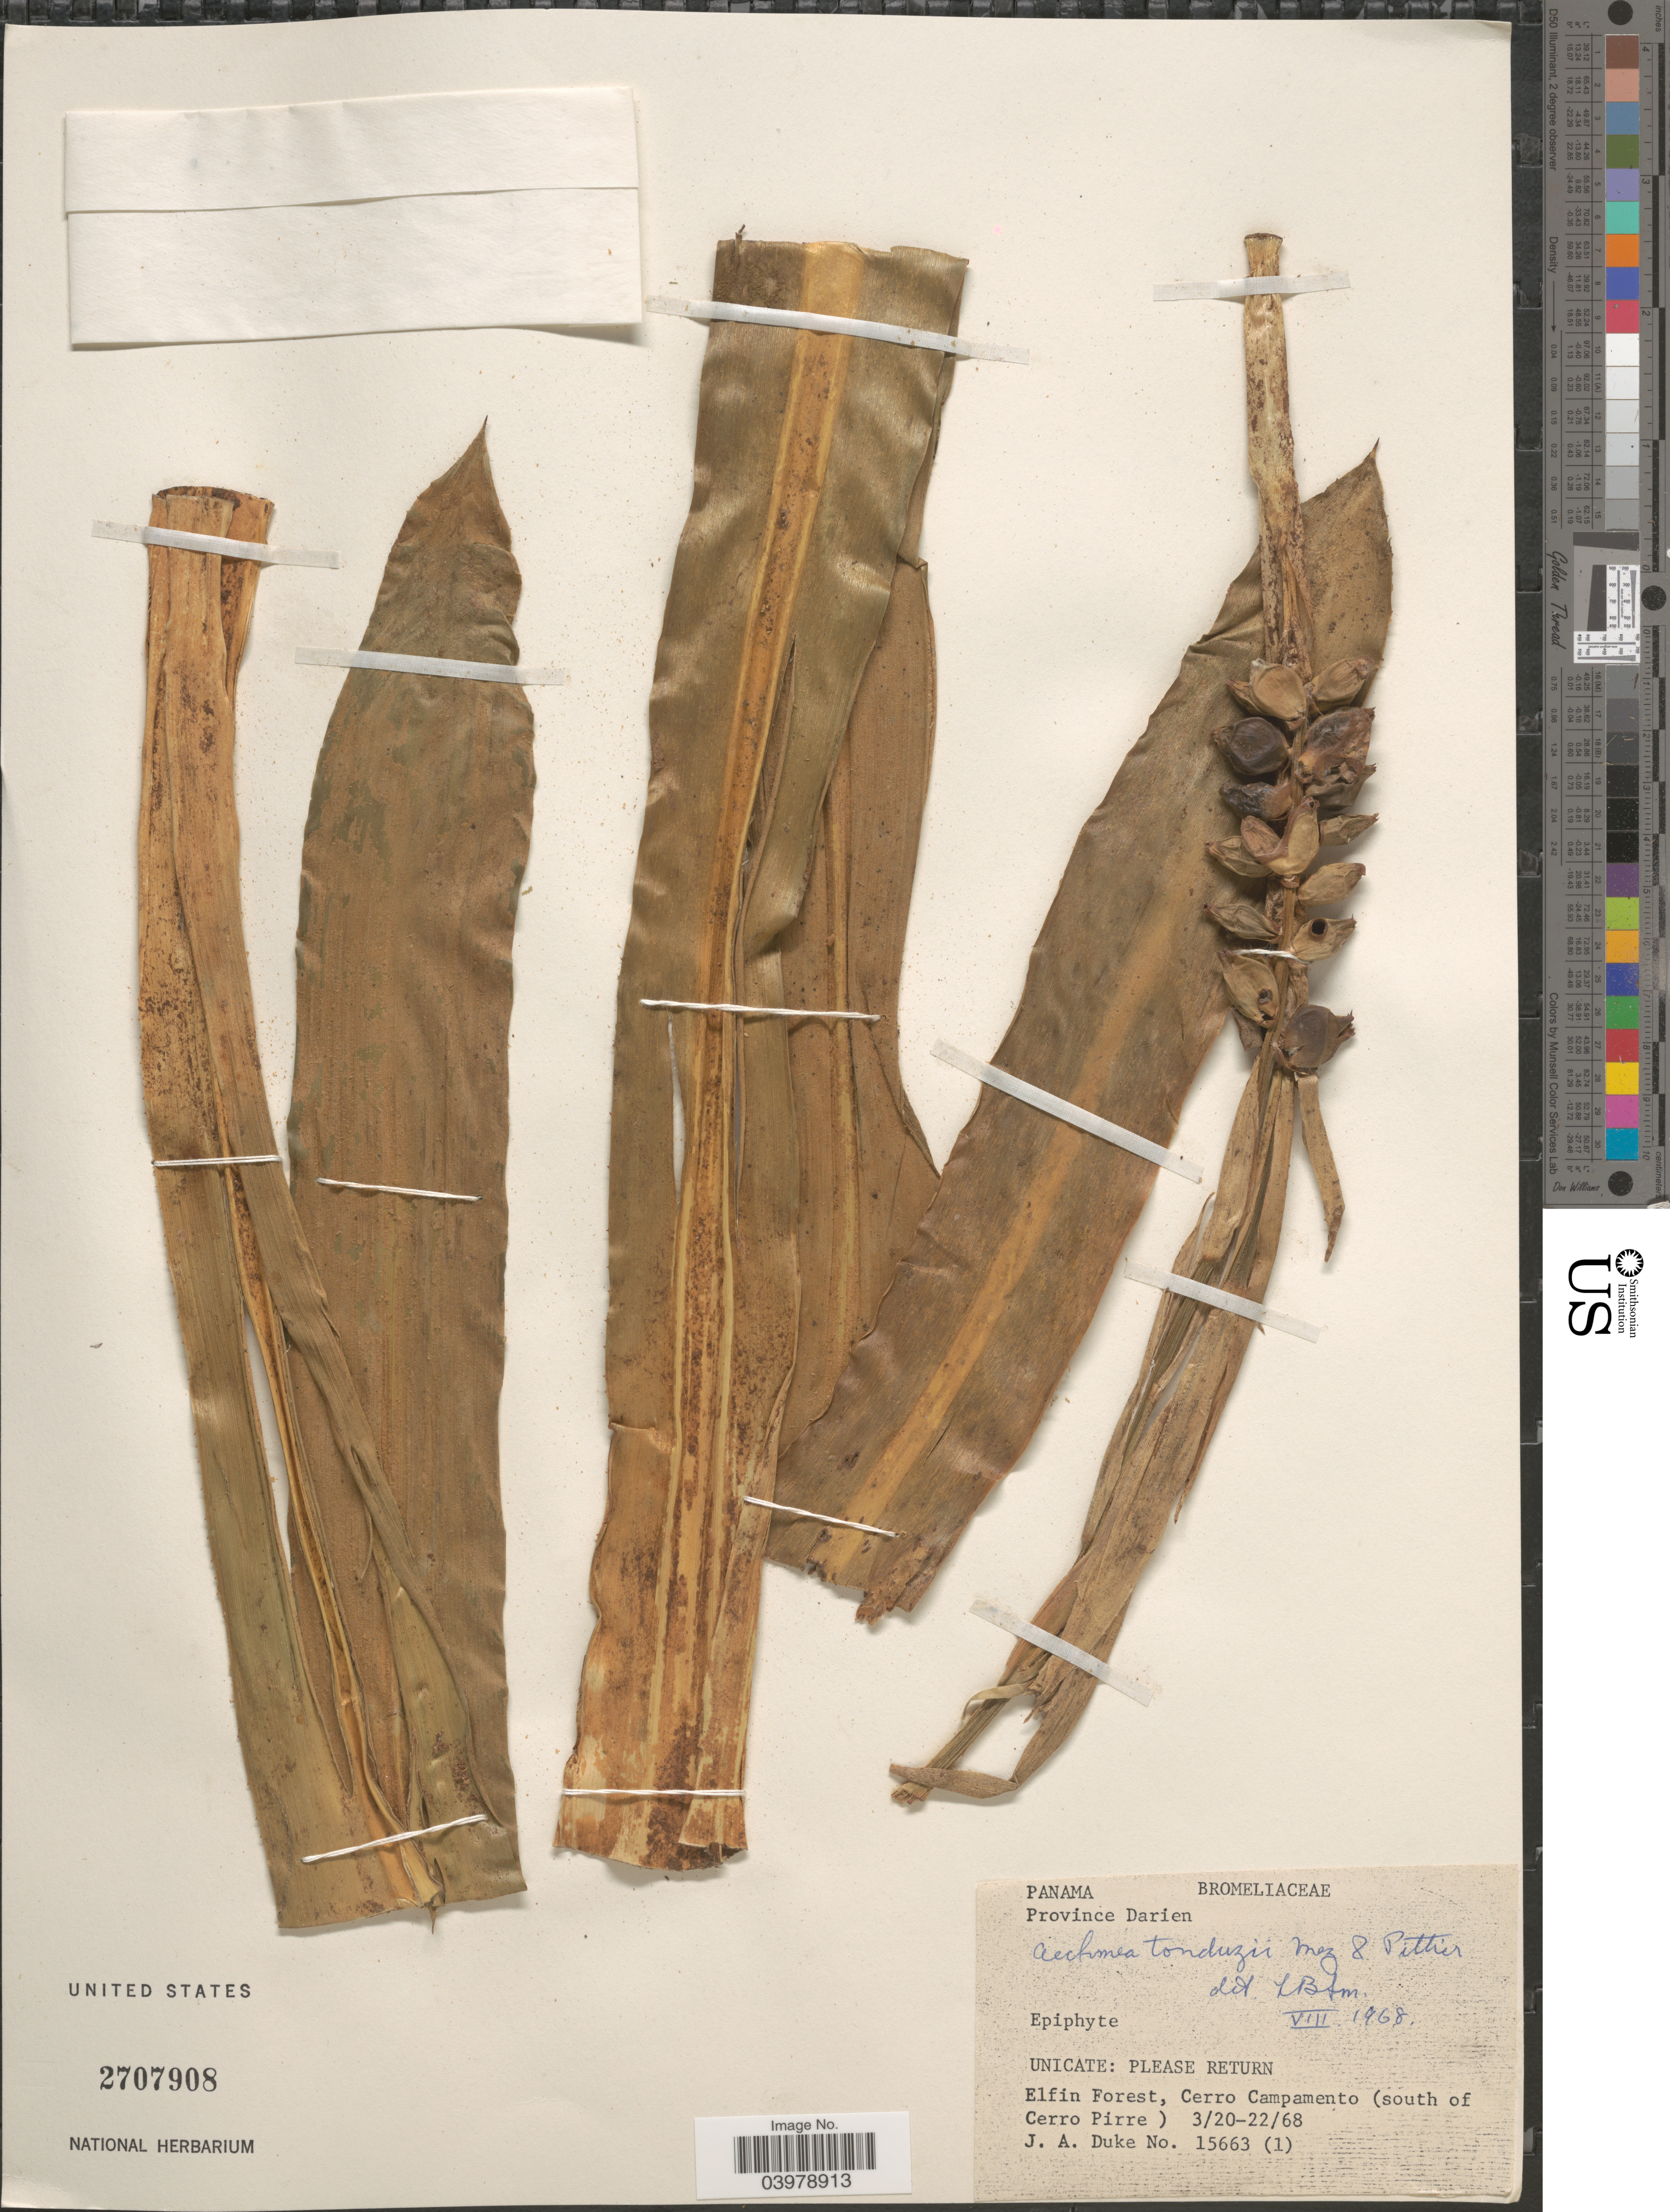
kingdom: Plantae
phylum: Tracheophyta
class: Liliopsida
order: Poales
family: Bromeliaceae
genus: Aechmea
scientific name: Aechmea tonduzii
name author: Mez & Pittier ex Mez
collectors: J. A. Duke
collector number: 15663/1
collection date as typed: Transcribed d/m/y: 20/3/68 to 22/3/68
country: Panama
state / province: Darien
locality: Elfin Forest, Cerro Campamento (south of Cerro Pirre).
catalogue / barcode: US 2707908